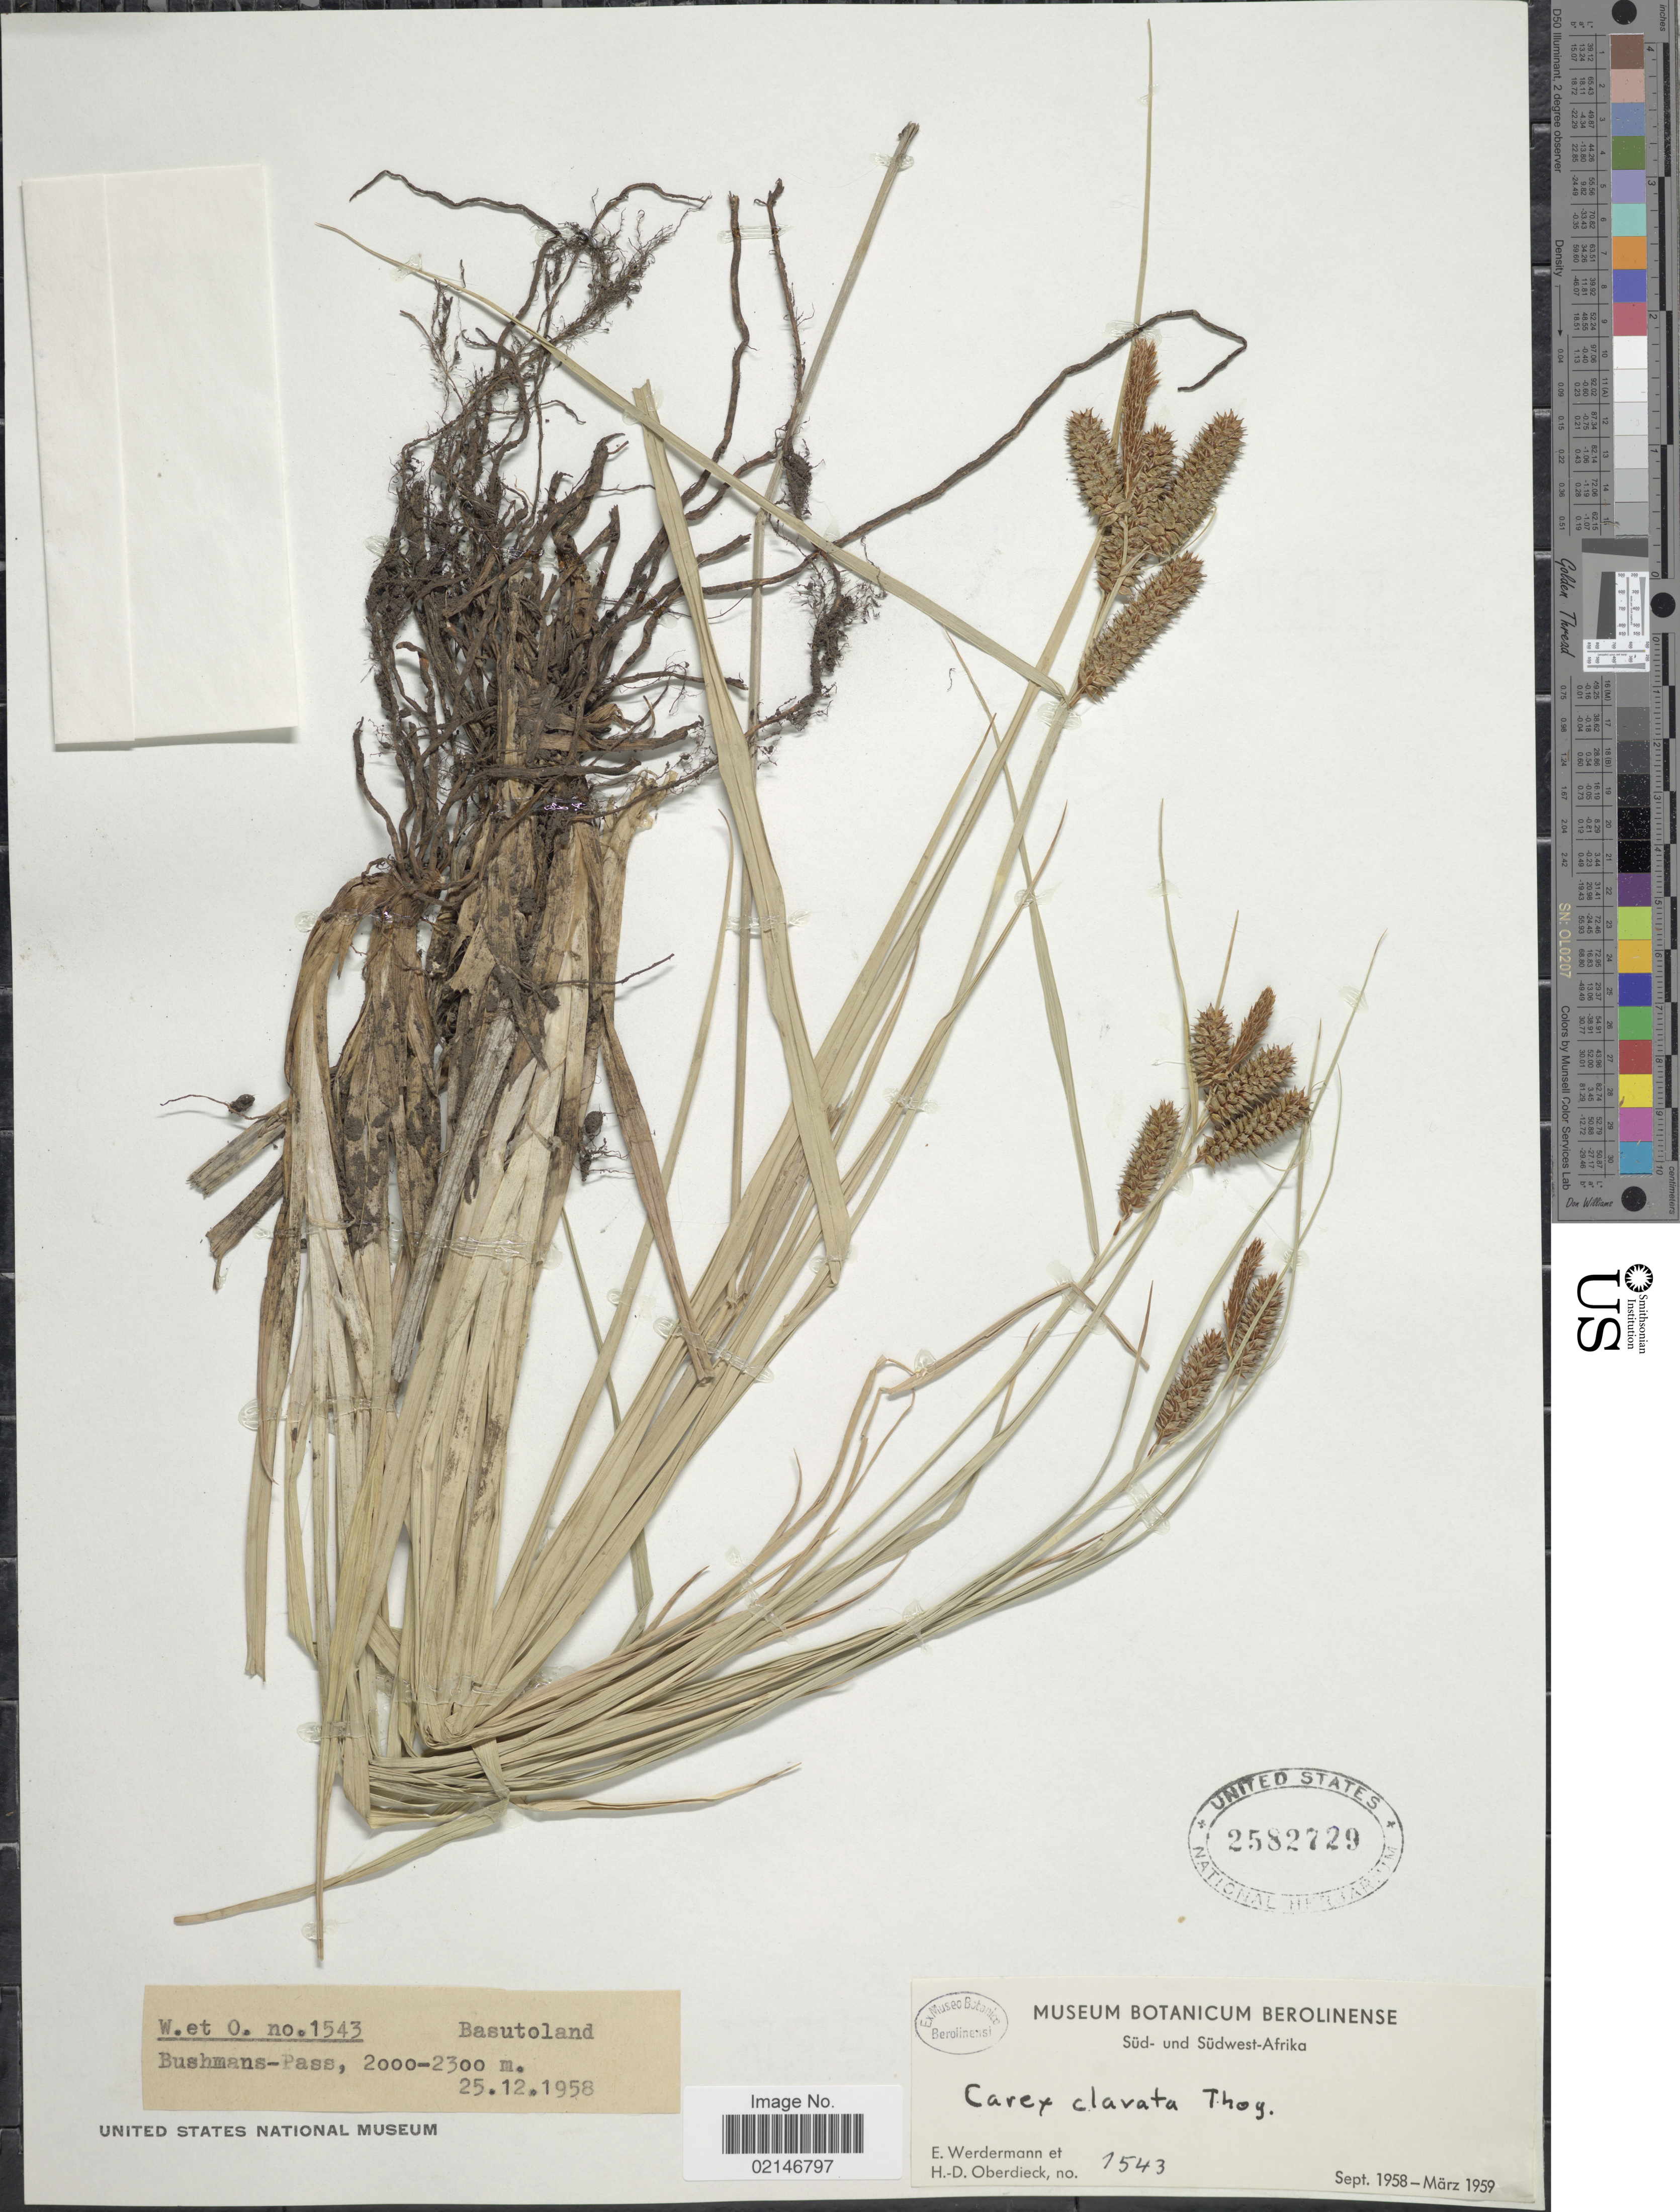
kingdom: Plantae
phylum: Tracheophyta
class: Liliopsida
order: Poales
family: Cyperaceae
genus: Carex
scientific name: Carex clavata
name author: Thunb.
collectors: E. Werdermann & H. Oberdieck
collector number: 1543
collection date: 1958-12-25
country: Lesotho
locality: Basutoland, Bushmans-Pass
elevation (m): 2000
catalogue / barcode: US 2582729